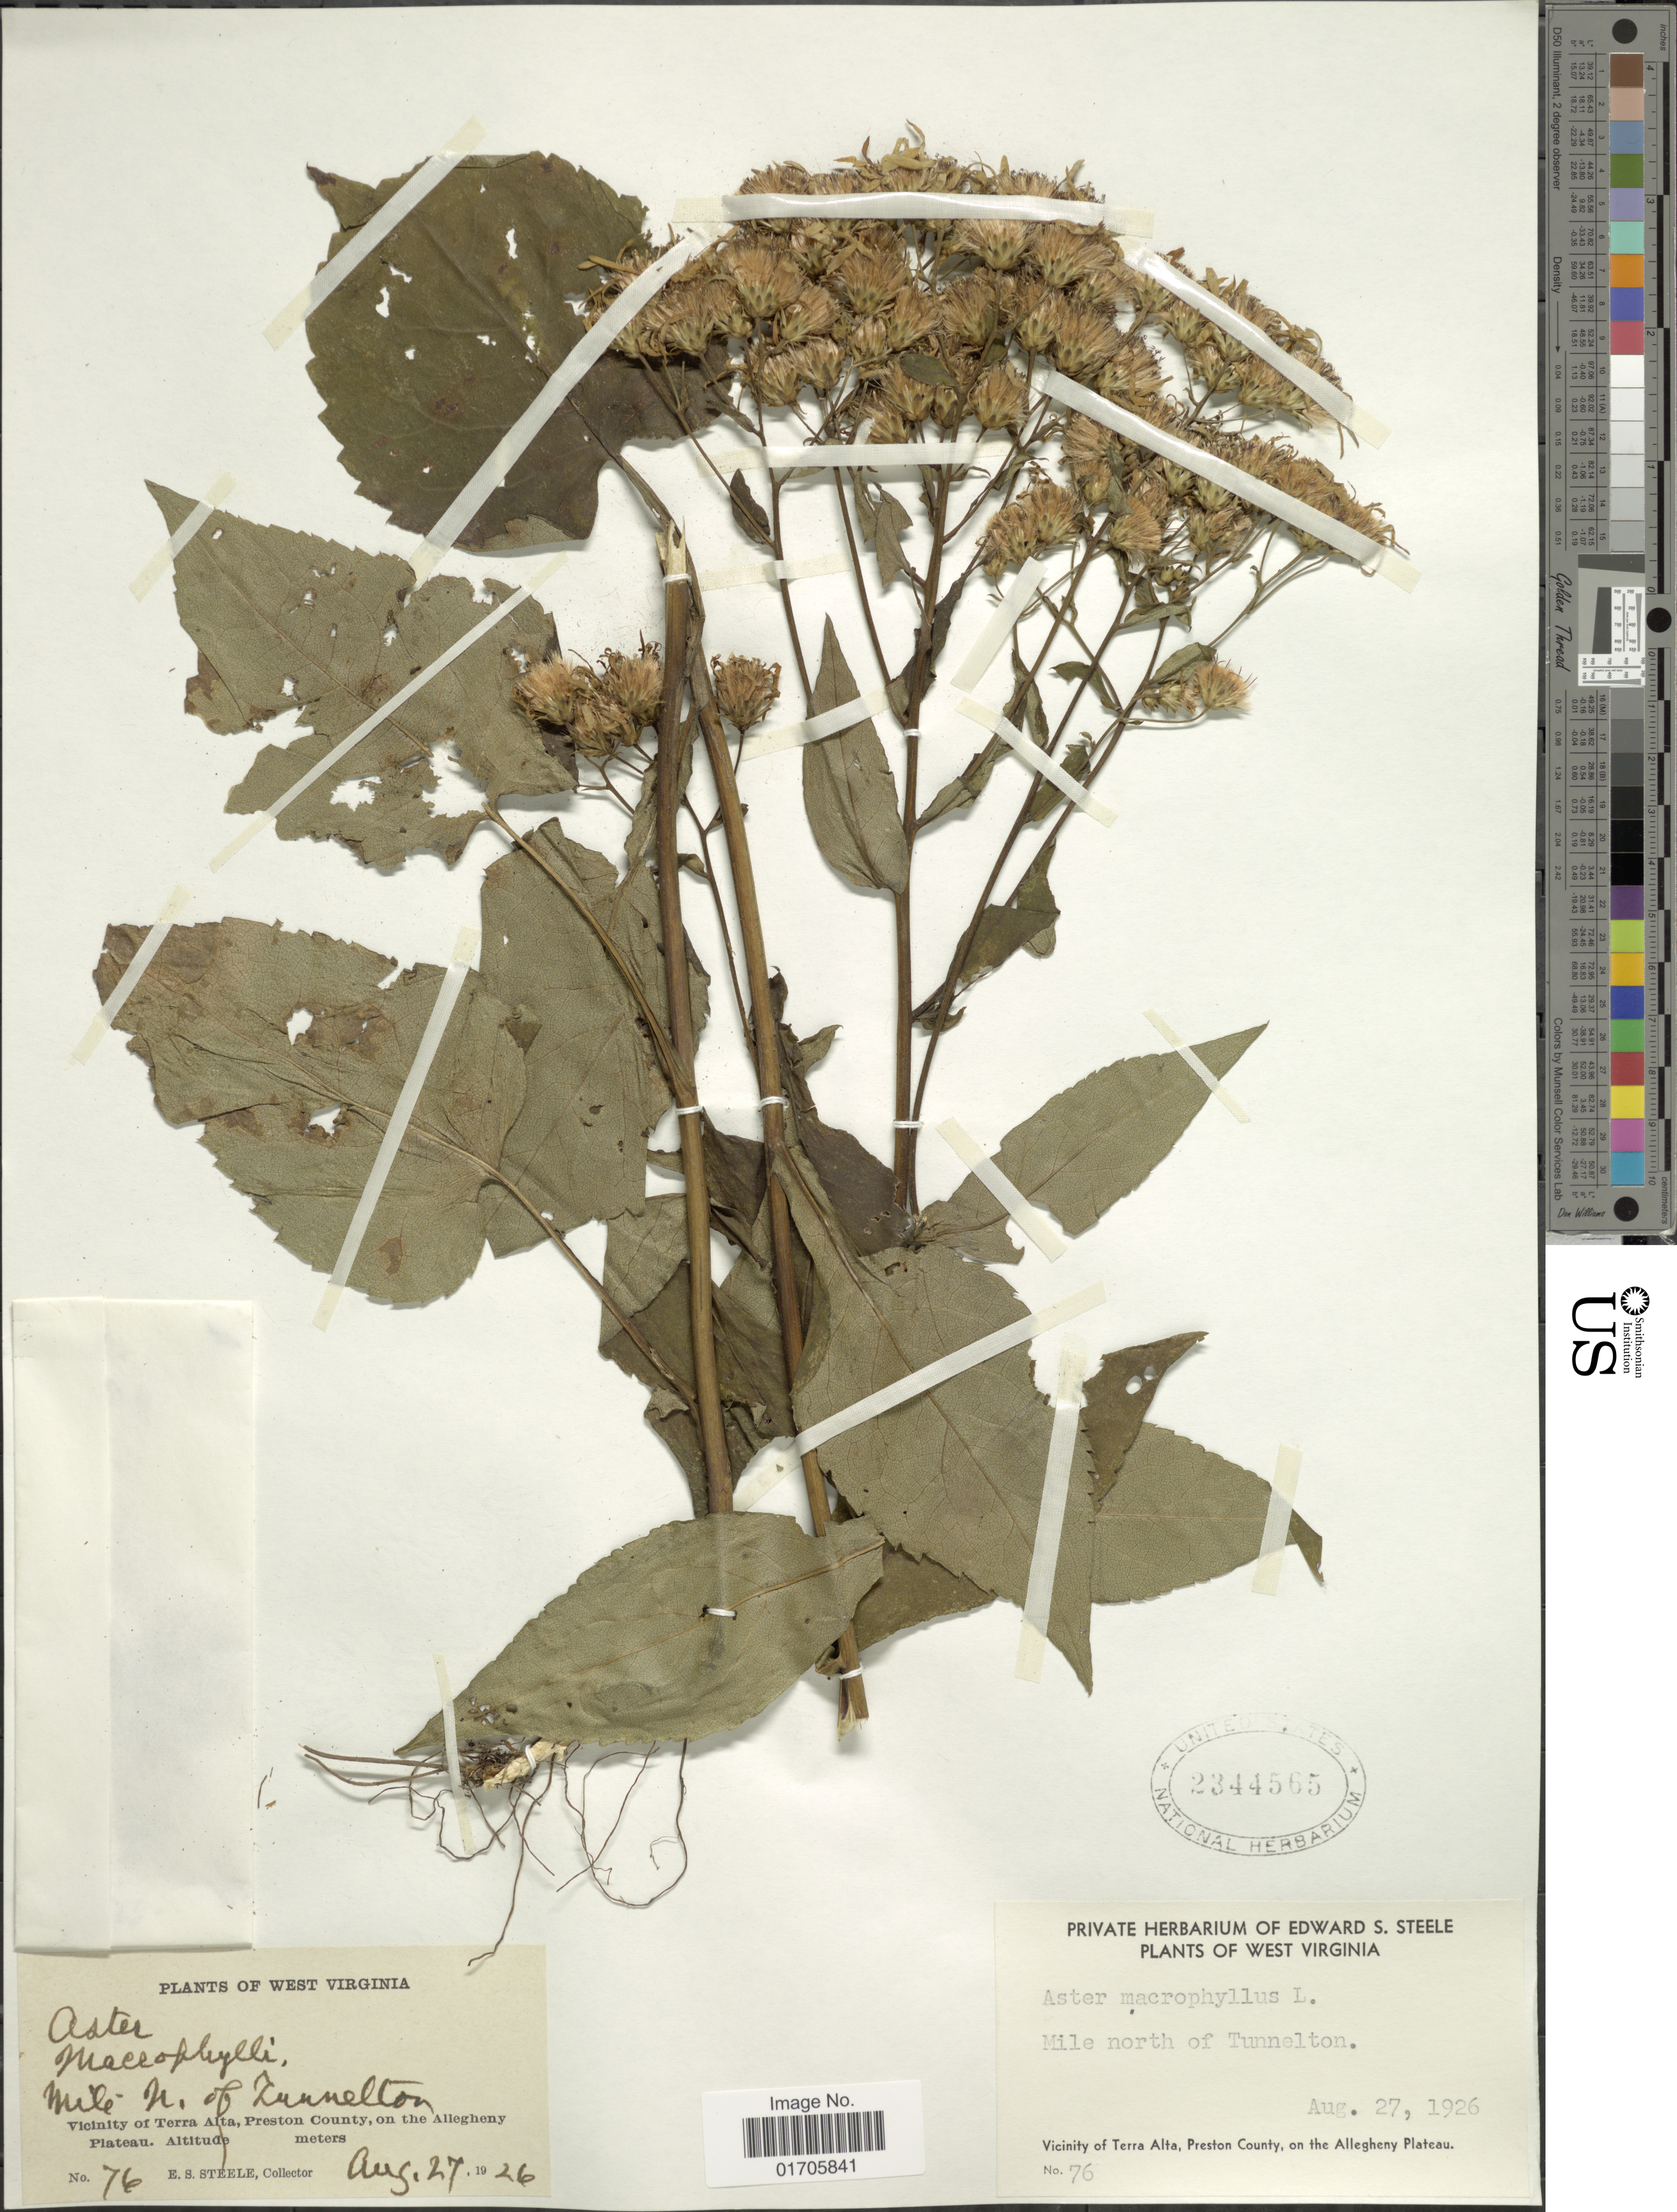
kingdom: Plantae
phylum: Tracheophyta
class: Magnoliopsida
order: Asterales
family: Asteraceae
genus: Eurybia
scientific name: Eurybia macrophylla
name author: (L.) Cass.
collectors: E. Steele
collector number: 76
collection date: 1926-08-27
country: United States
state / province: West Virginia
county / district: Preston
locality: Mile north of Tunnelton. Vicinity of Terra Alta, Preston County, on the Allegheny Plateau.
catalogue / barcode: US 2344565